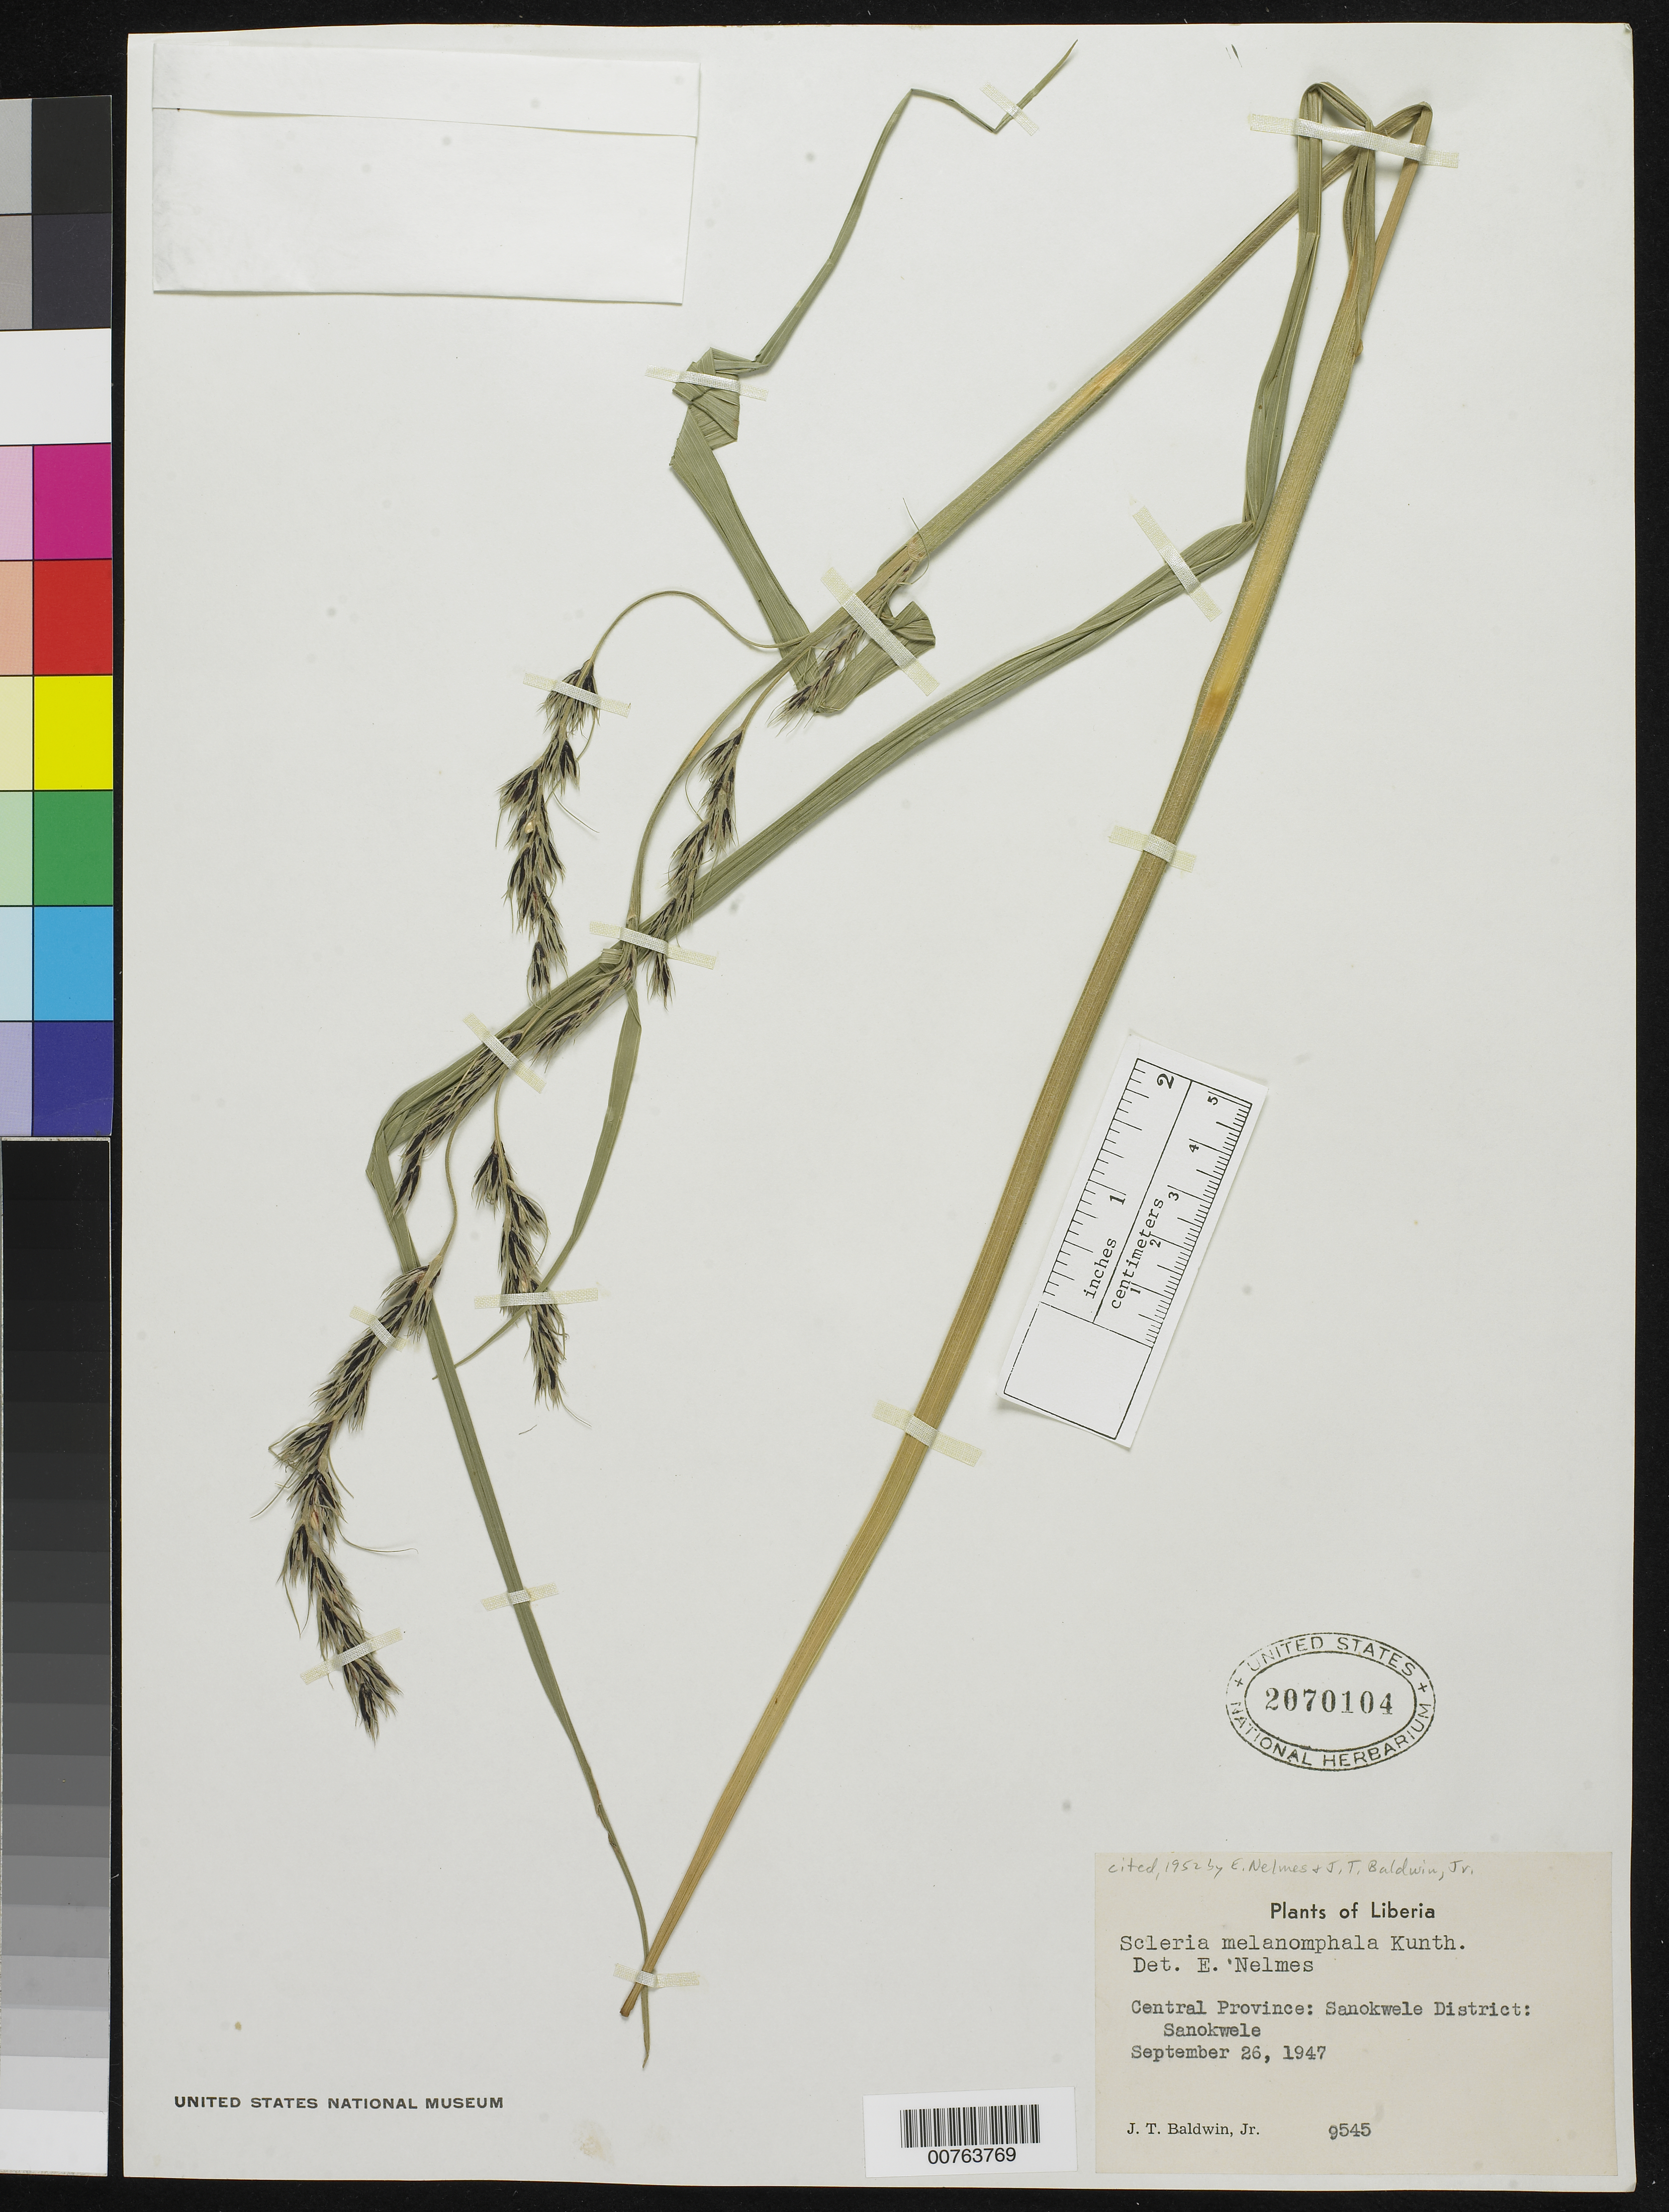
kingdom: Plantae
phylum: Tracheophyta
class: Liliopsida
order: Poales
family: Cyperaceae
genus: Scleria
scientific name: Scleria melanomphala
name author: Kunth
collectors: J. T. Baldwin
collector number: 9545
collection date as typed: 26 Sep 1947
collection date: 1947-09-26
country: Liberia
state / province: Nimba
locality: Central Province: Sanokwele District, Sanokwele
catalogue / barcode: US 2070104